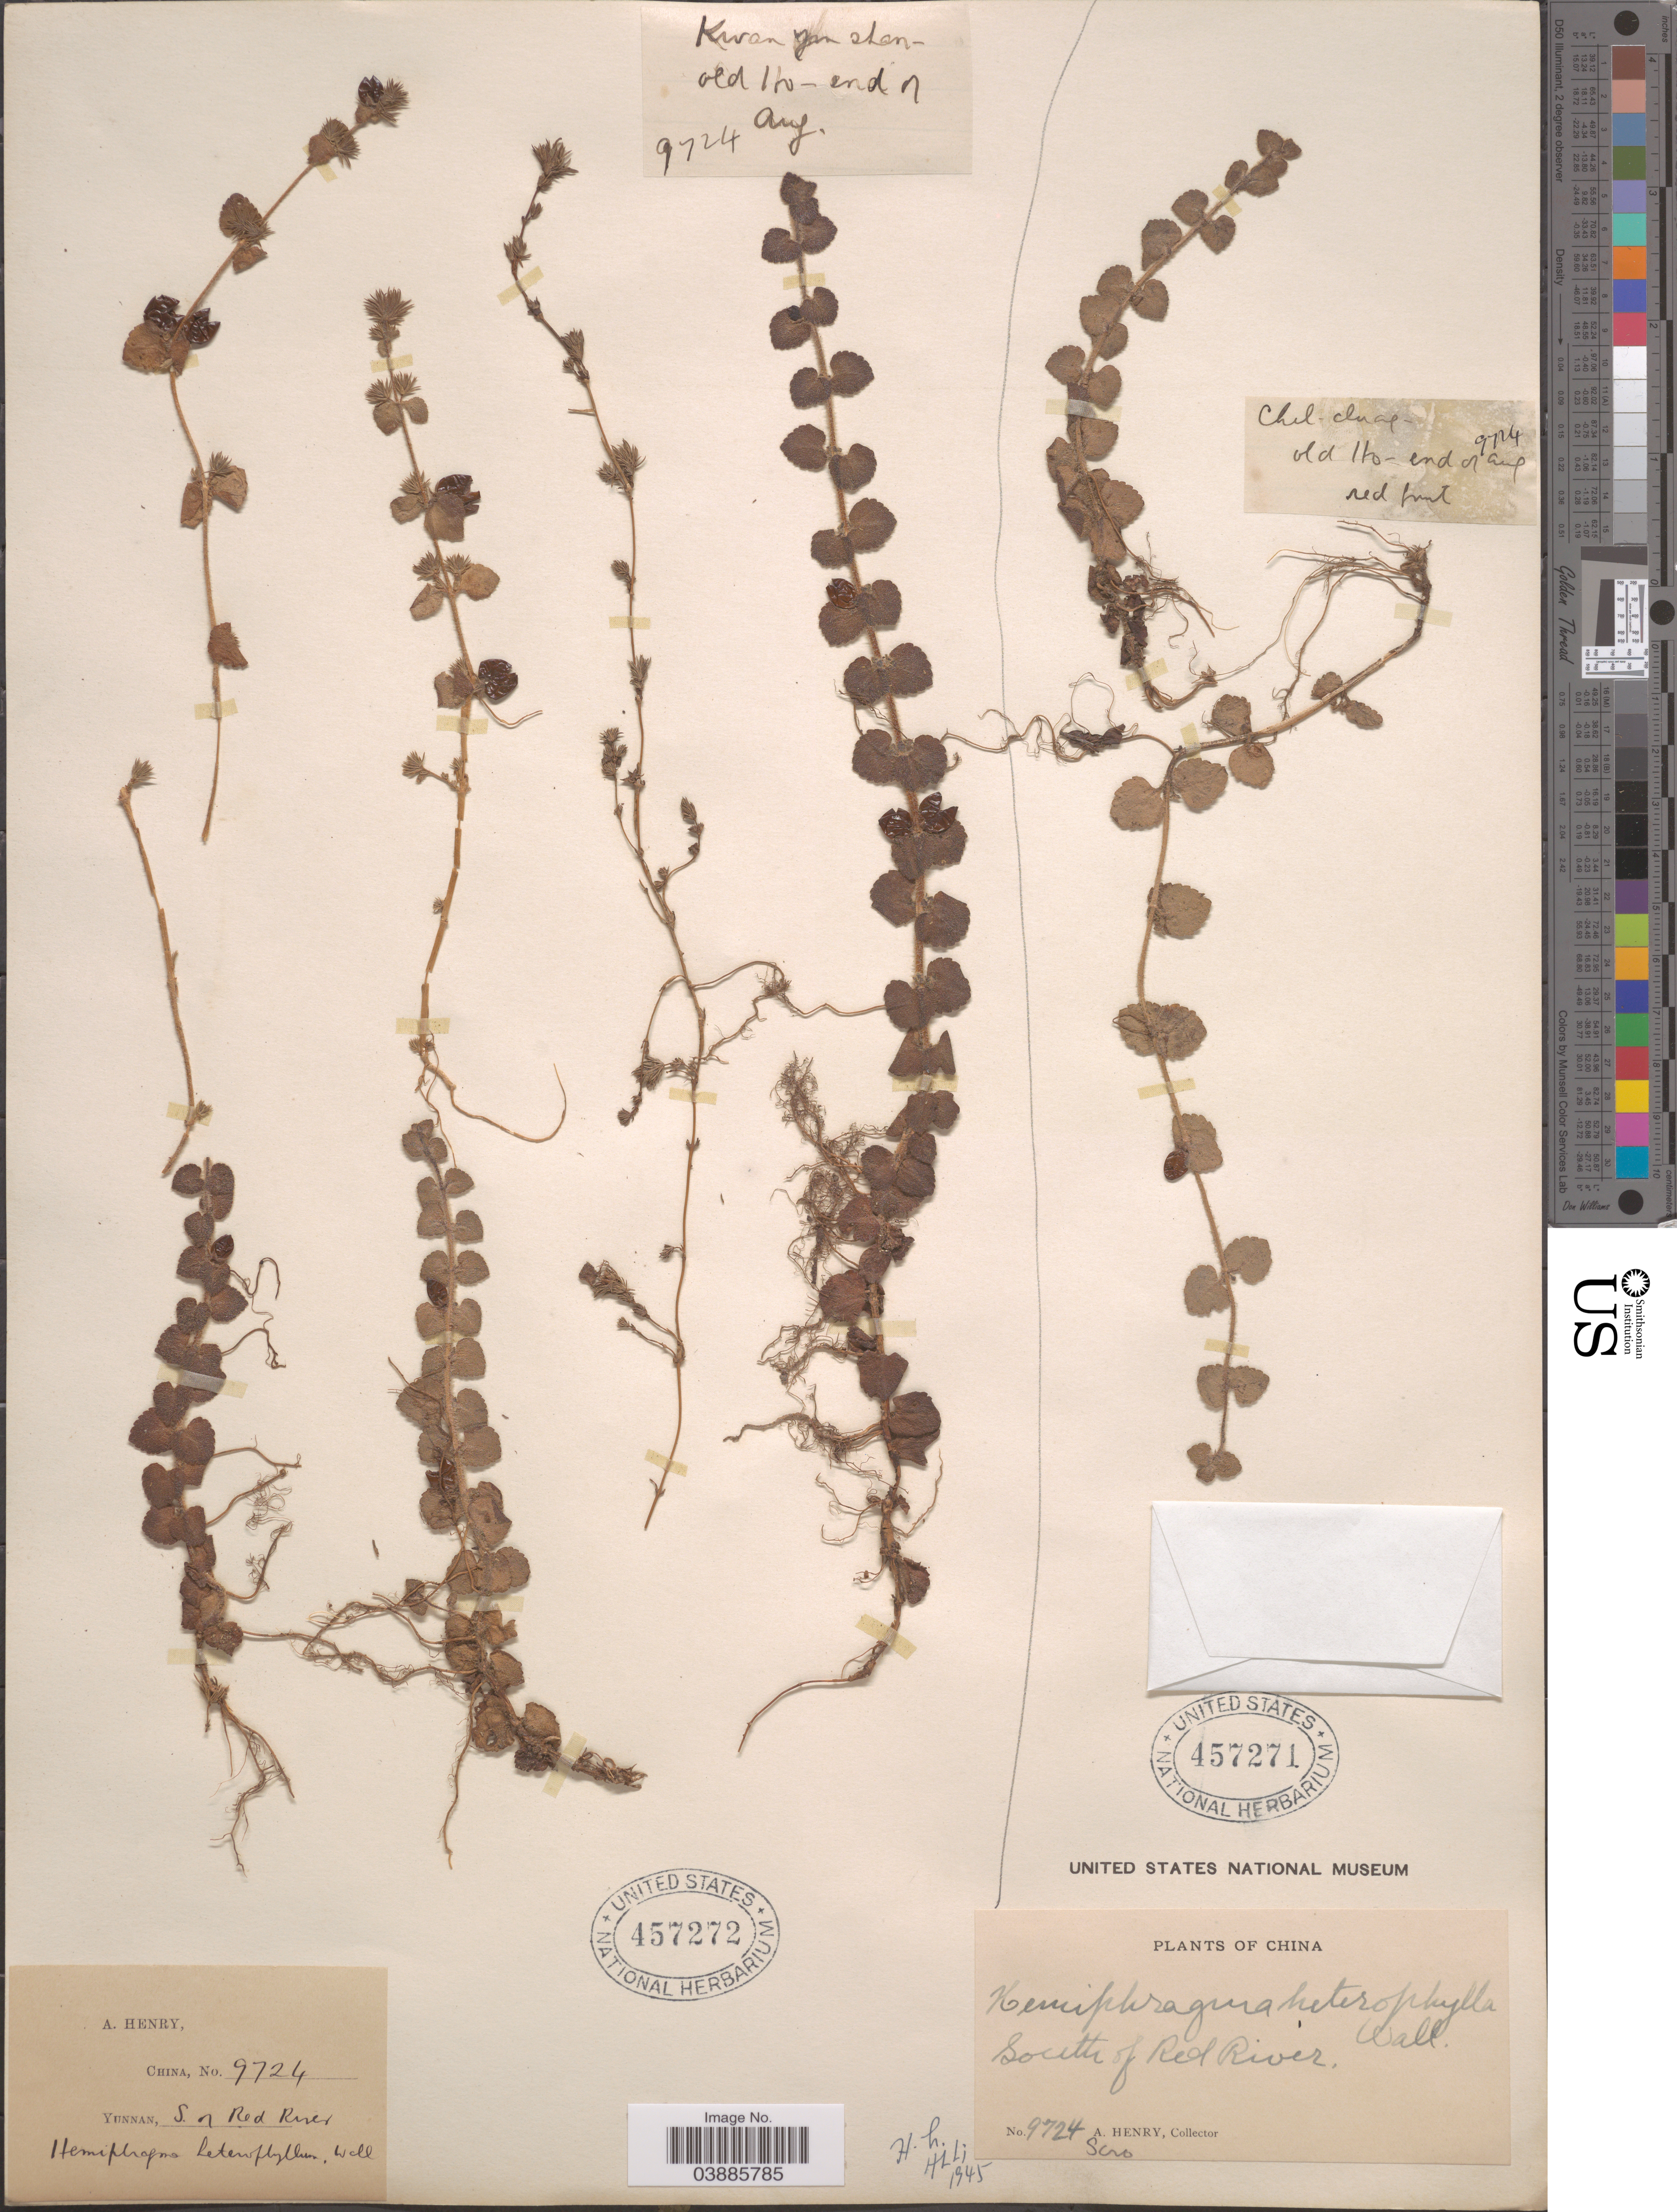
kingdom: Plantae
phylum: Tracheophyta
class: Magnoliopsida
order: Lamiales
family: Plantaginaceae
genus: Hemiphragma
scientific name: Hemiphragma heterophyllum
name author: Wall.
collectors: A. Henry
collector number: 9724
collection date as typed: end of Aug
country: China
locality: South of Red River. Chil-chiang. Old Ho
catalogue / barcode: US 457271